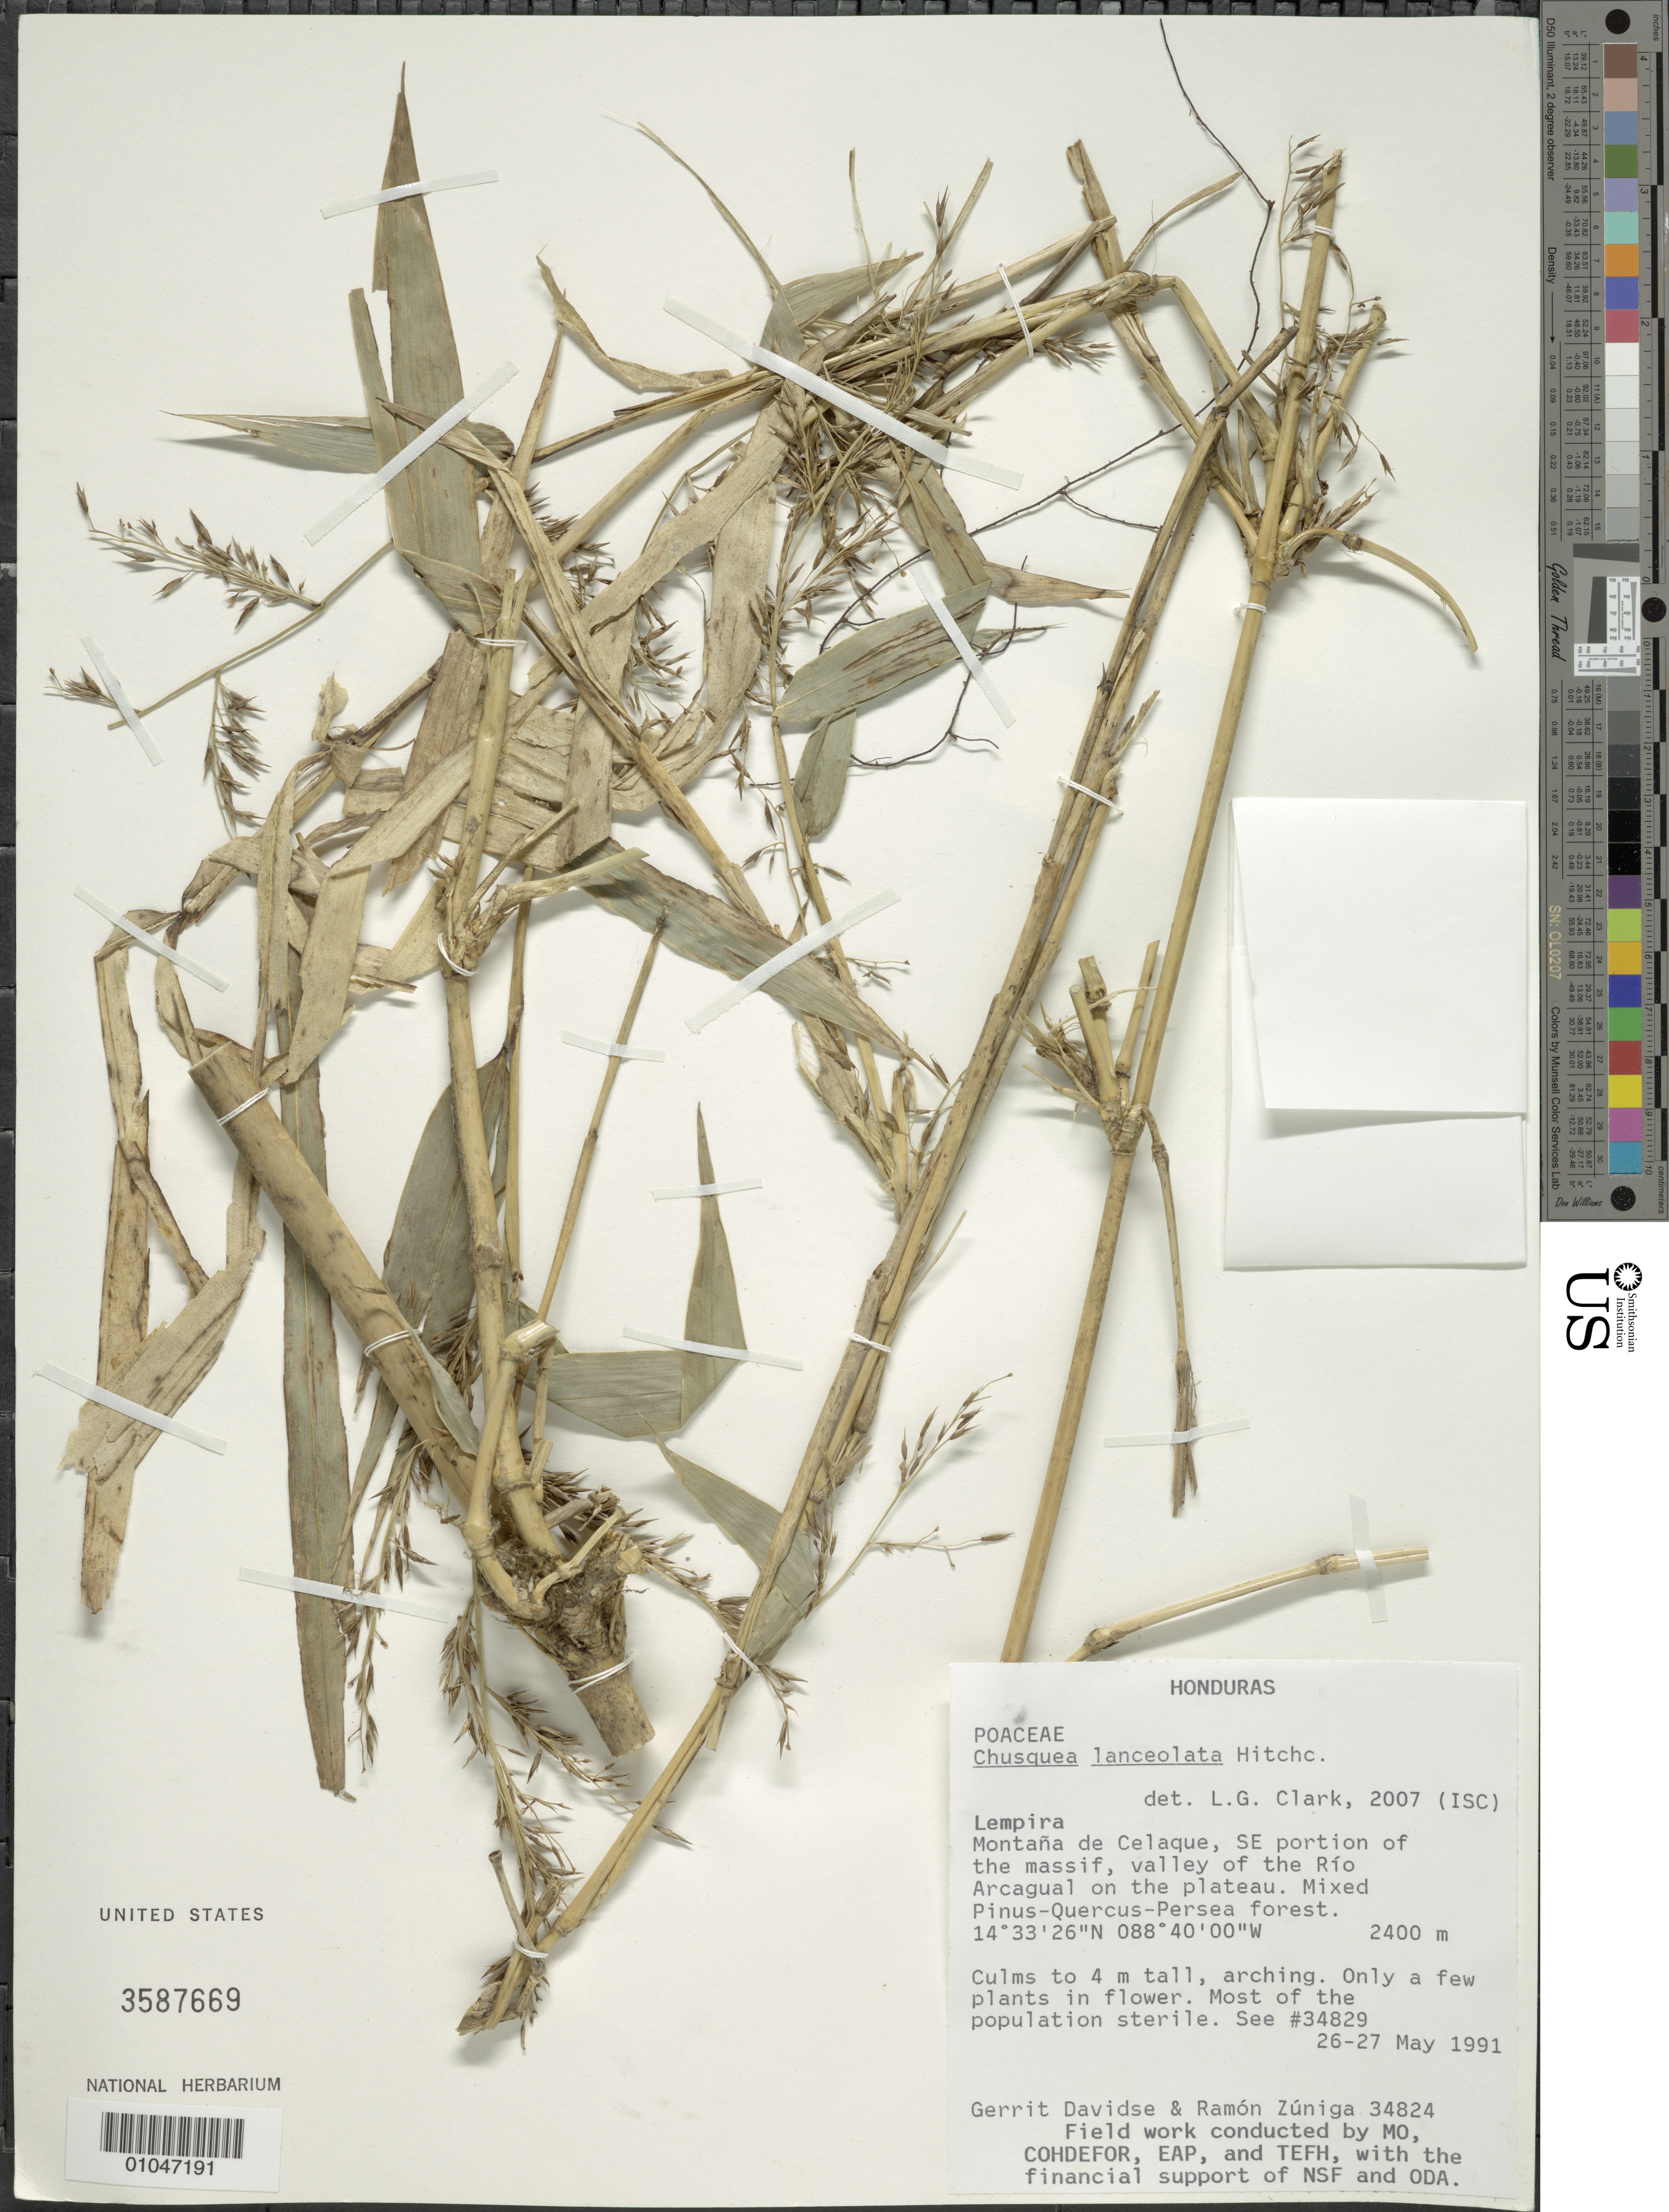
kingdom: Plantae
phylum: Tracheophyta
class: Liliopsida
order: Poales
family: Poaceae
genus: Chusquea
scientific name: Chusquea lanceolata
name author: Hitchc. in C.V. Morton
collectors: G. Davidse & R. Zúñiga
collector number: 34824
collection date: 1991-05-26/1991-05-27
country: Honduras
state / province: Lempira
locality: Montana de Celaque, SE portion of the massif, calley of the Rio Arcagual on the plateau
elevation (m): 2400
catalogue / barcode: US 3587669